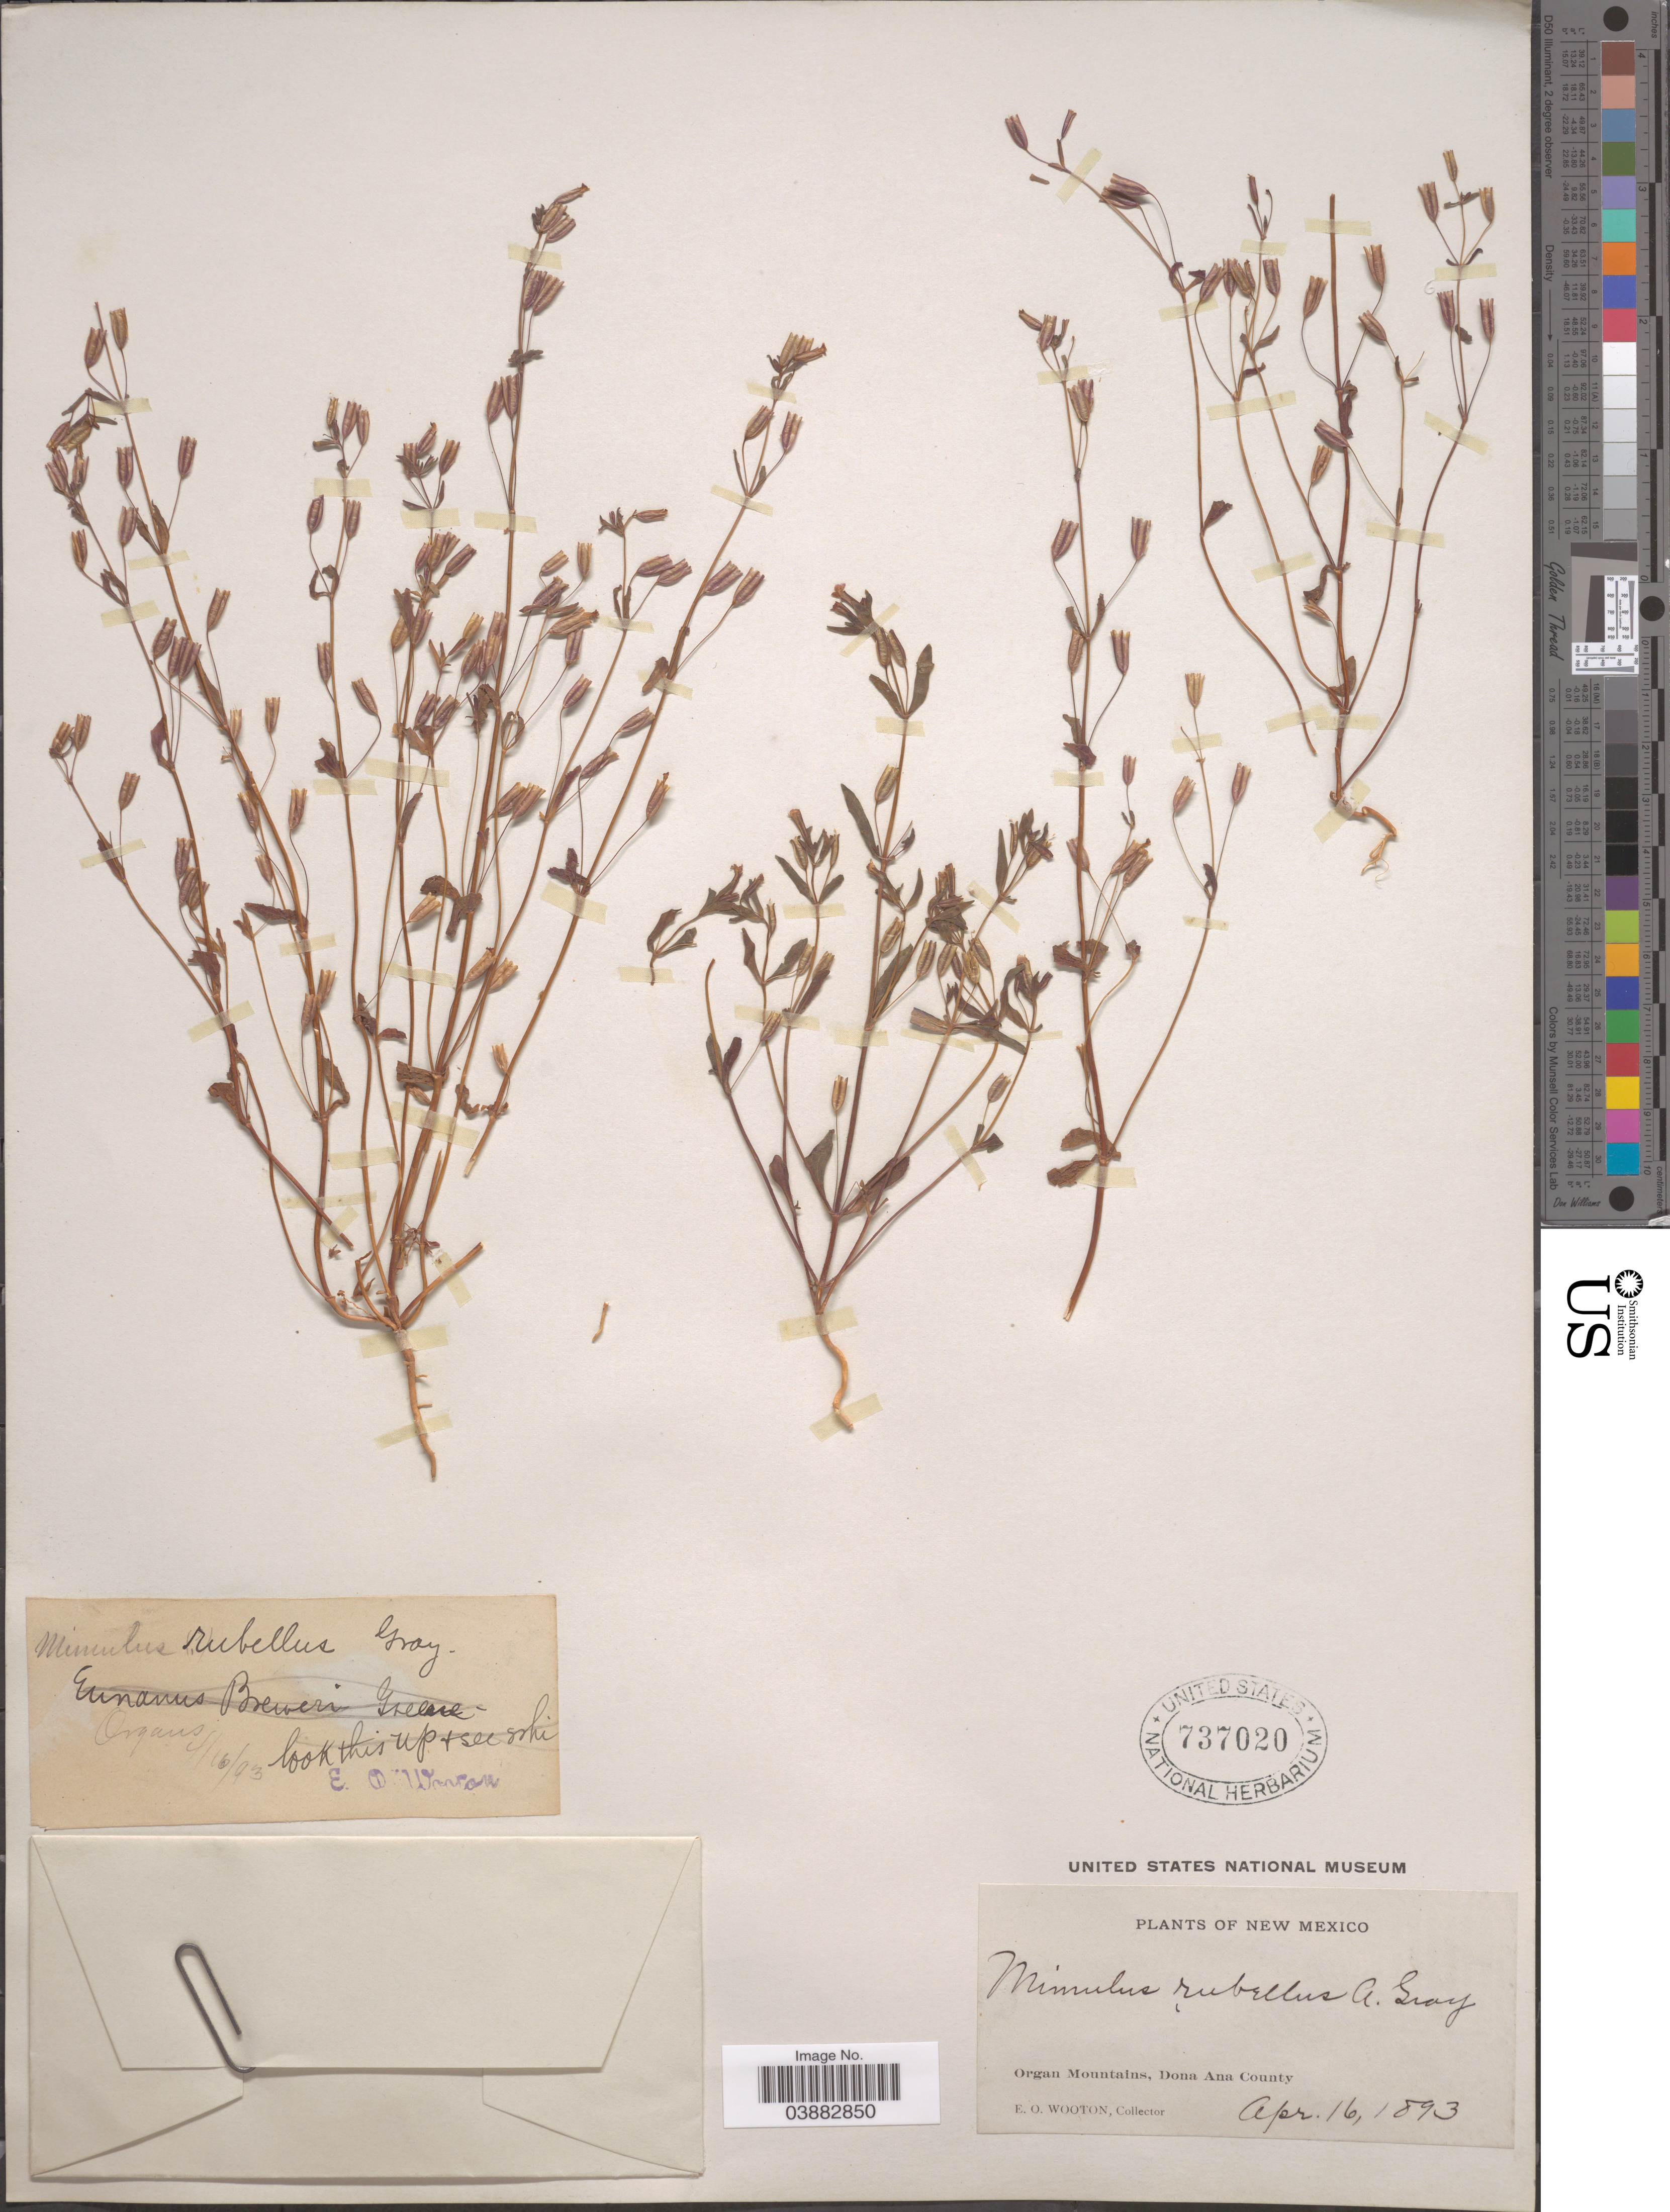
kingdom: Plantae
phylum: Tracheophyta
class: Magnoliopsida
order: Lamiales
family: Phrymaceae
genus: Mimulus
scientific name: Mimulus rubellus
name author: A. Gray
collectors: E. O. Wooton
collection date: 1893-04-16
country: United States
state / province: New Mexico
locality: Organ Mountains, Dona Ana County.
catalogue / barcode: US 737020